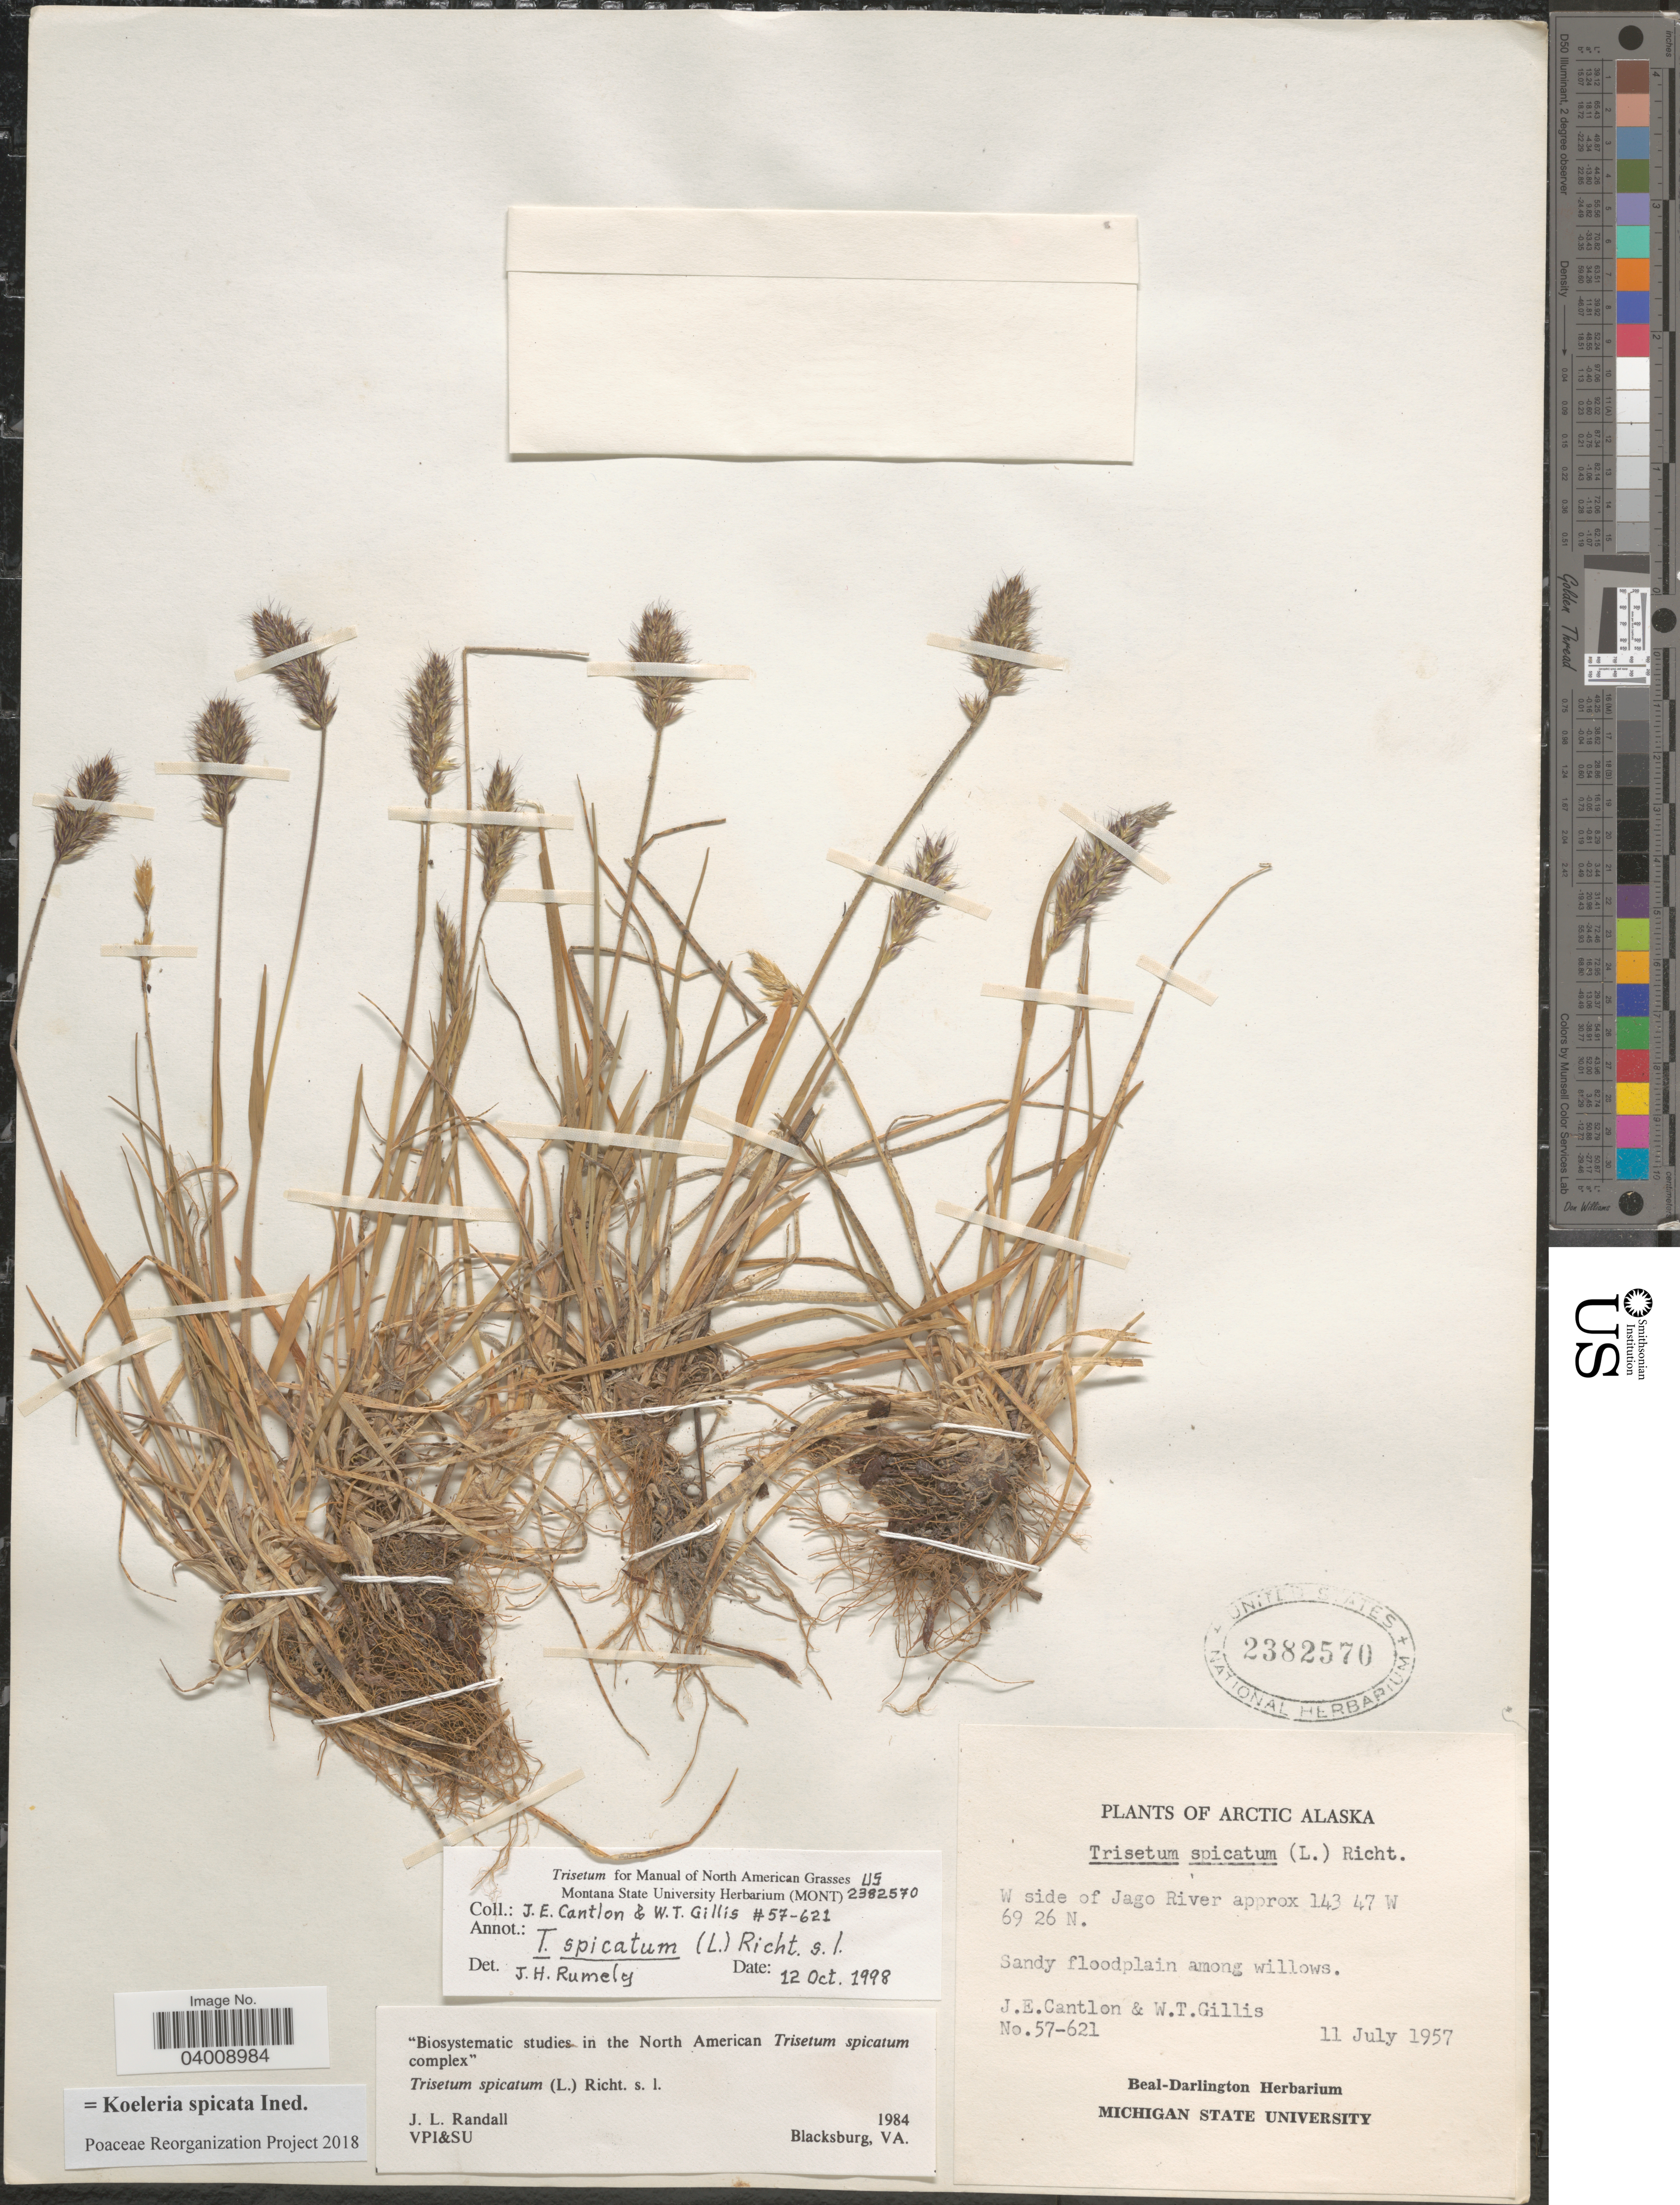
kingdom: Plantae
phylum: Tracheophyta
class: Liliopsida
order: Poales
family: Poaceae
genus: Koeleria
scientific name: Koeleria spicata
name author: (L.) Barberá et al.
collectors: J. Cantlon & W. T. Gillis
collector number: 57-621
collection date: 1957-07-11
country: United States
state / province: Alaska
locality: Arctic Alaska. W side of Jago River.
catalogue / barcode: US 2382570